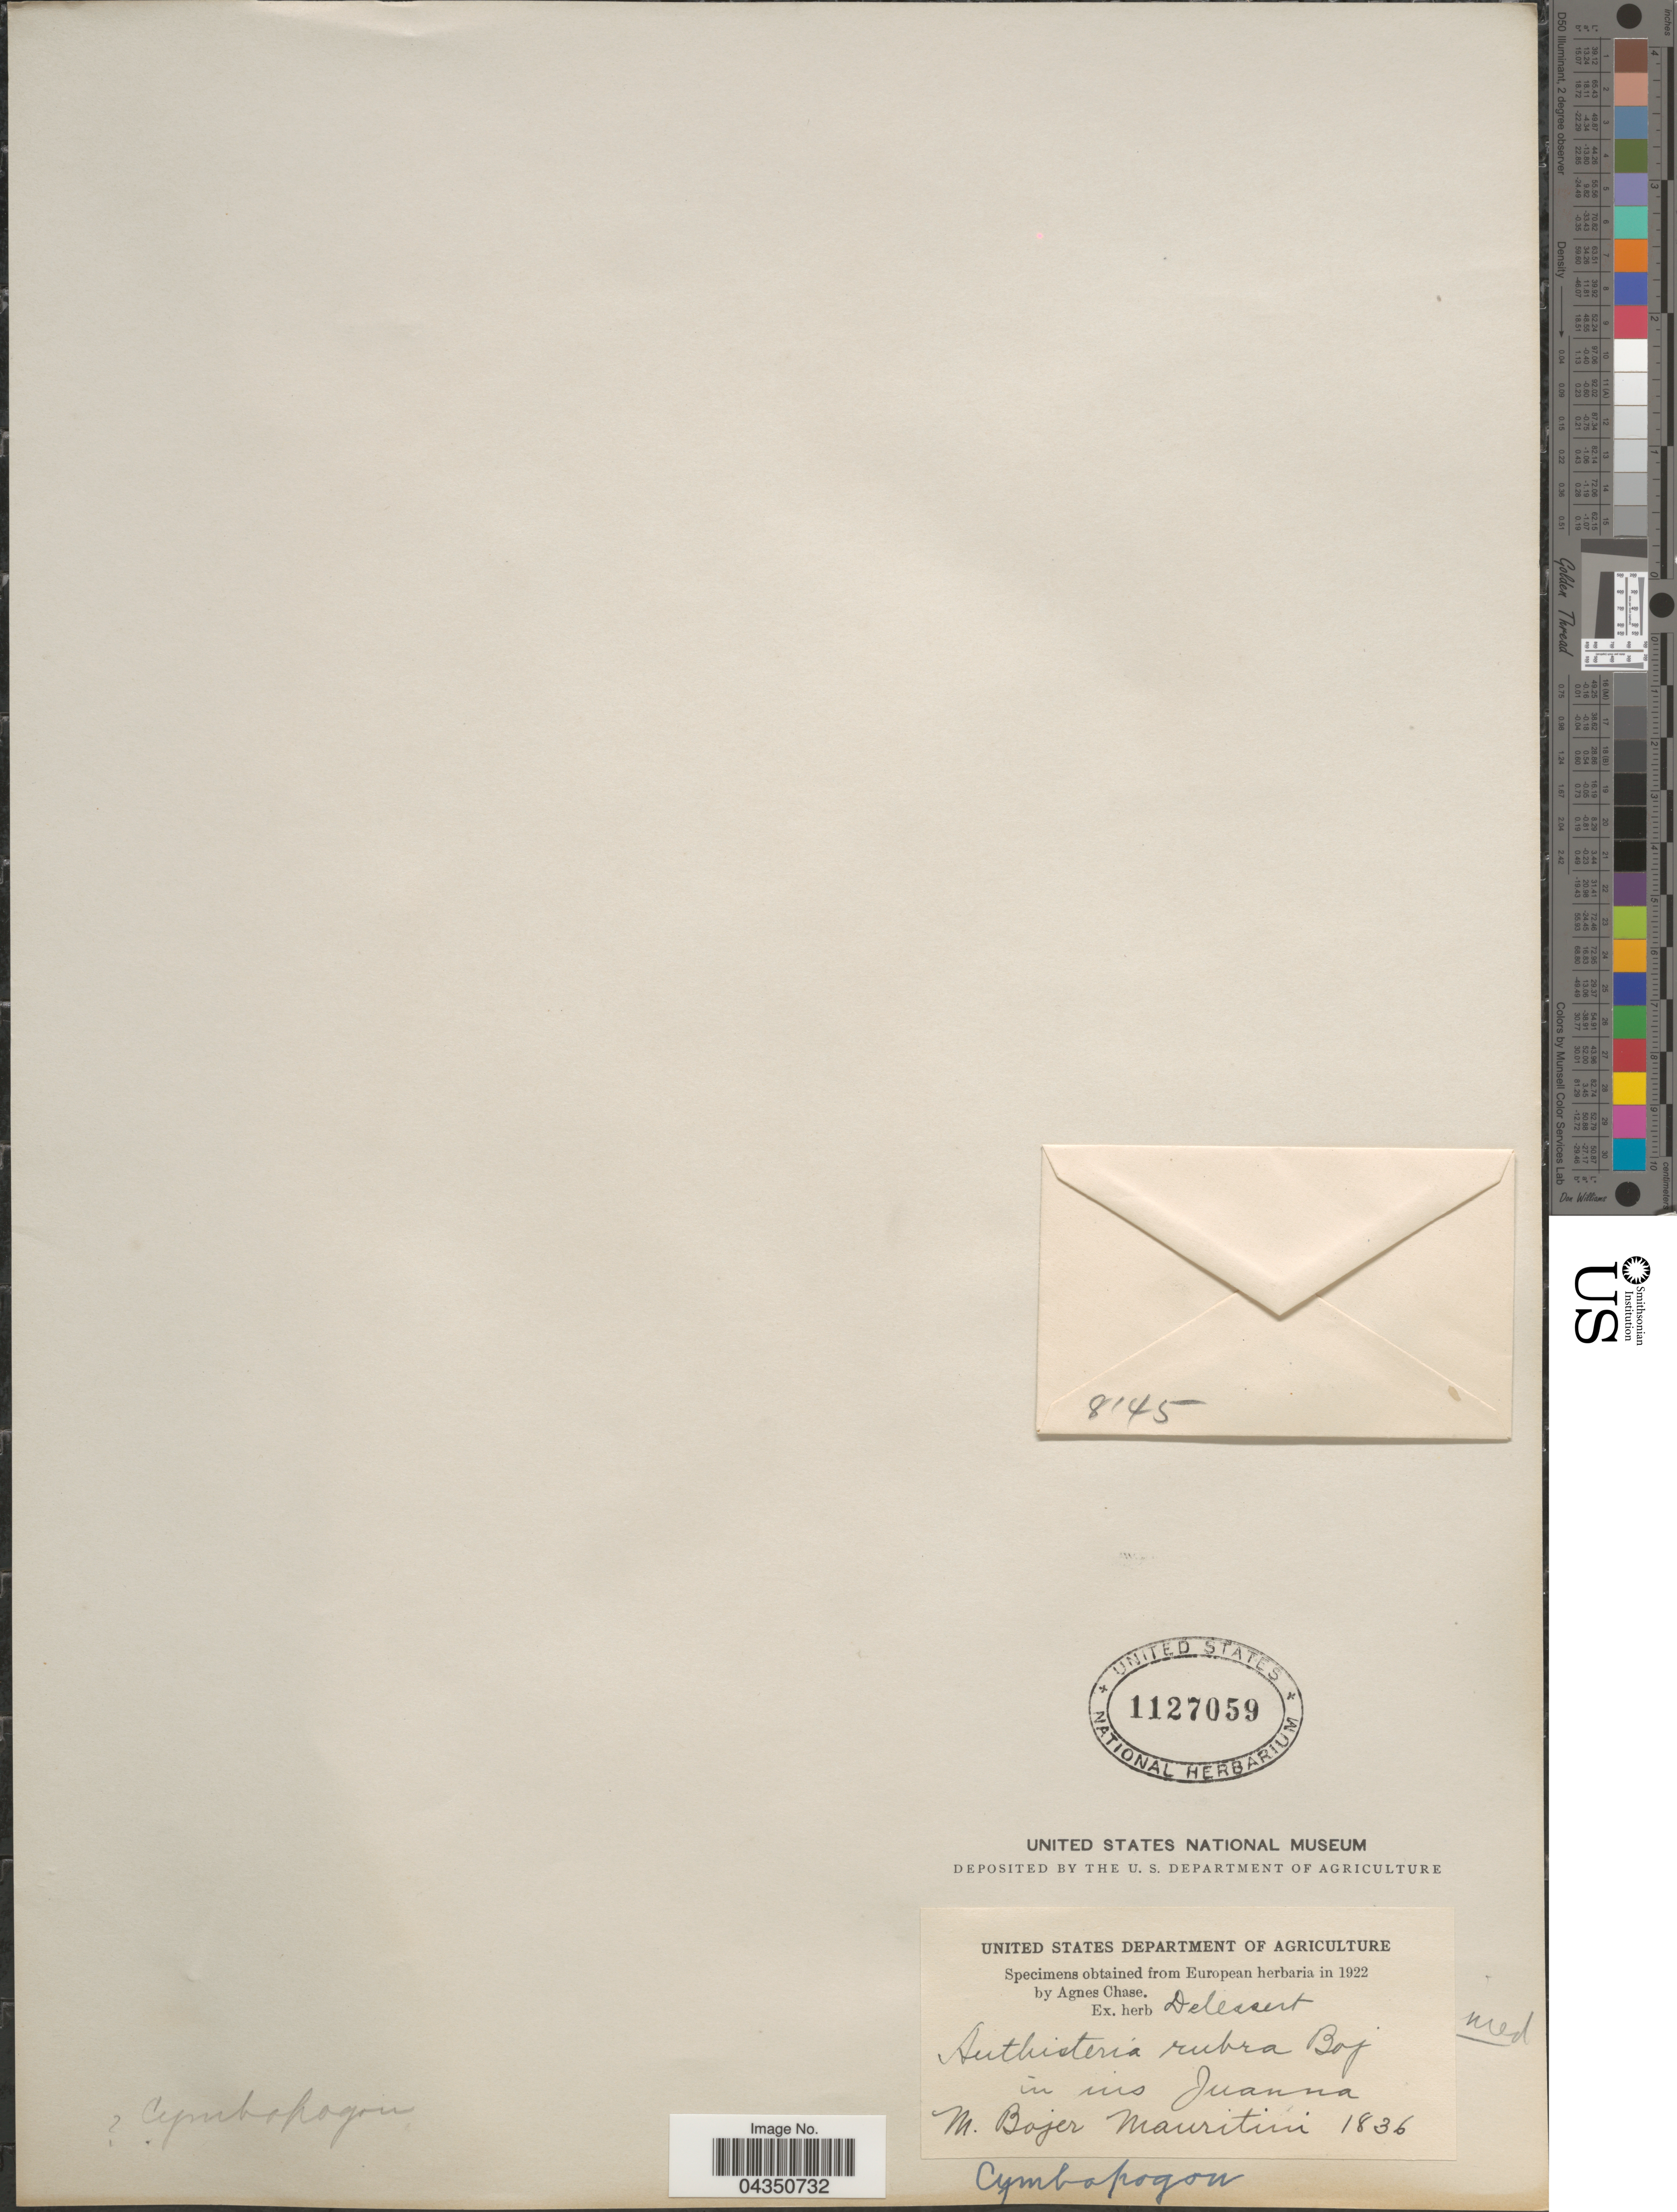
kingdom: Plantae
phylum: Tracheophyta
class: Liliopsida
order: Poales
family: Poaceae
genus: Cymbopogon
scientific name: Cymbopogon sp.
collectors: M. Bojer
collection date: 1836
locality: Mauritini.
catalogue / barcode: US 1127059